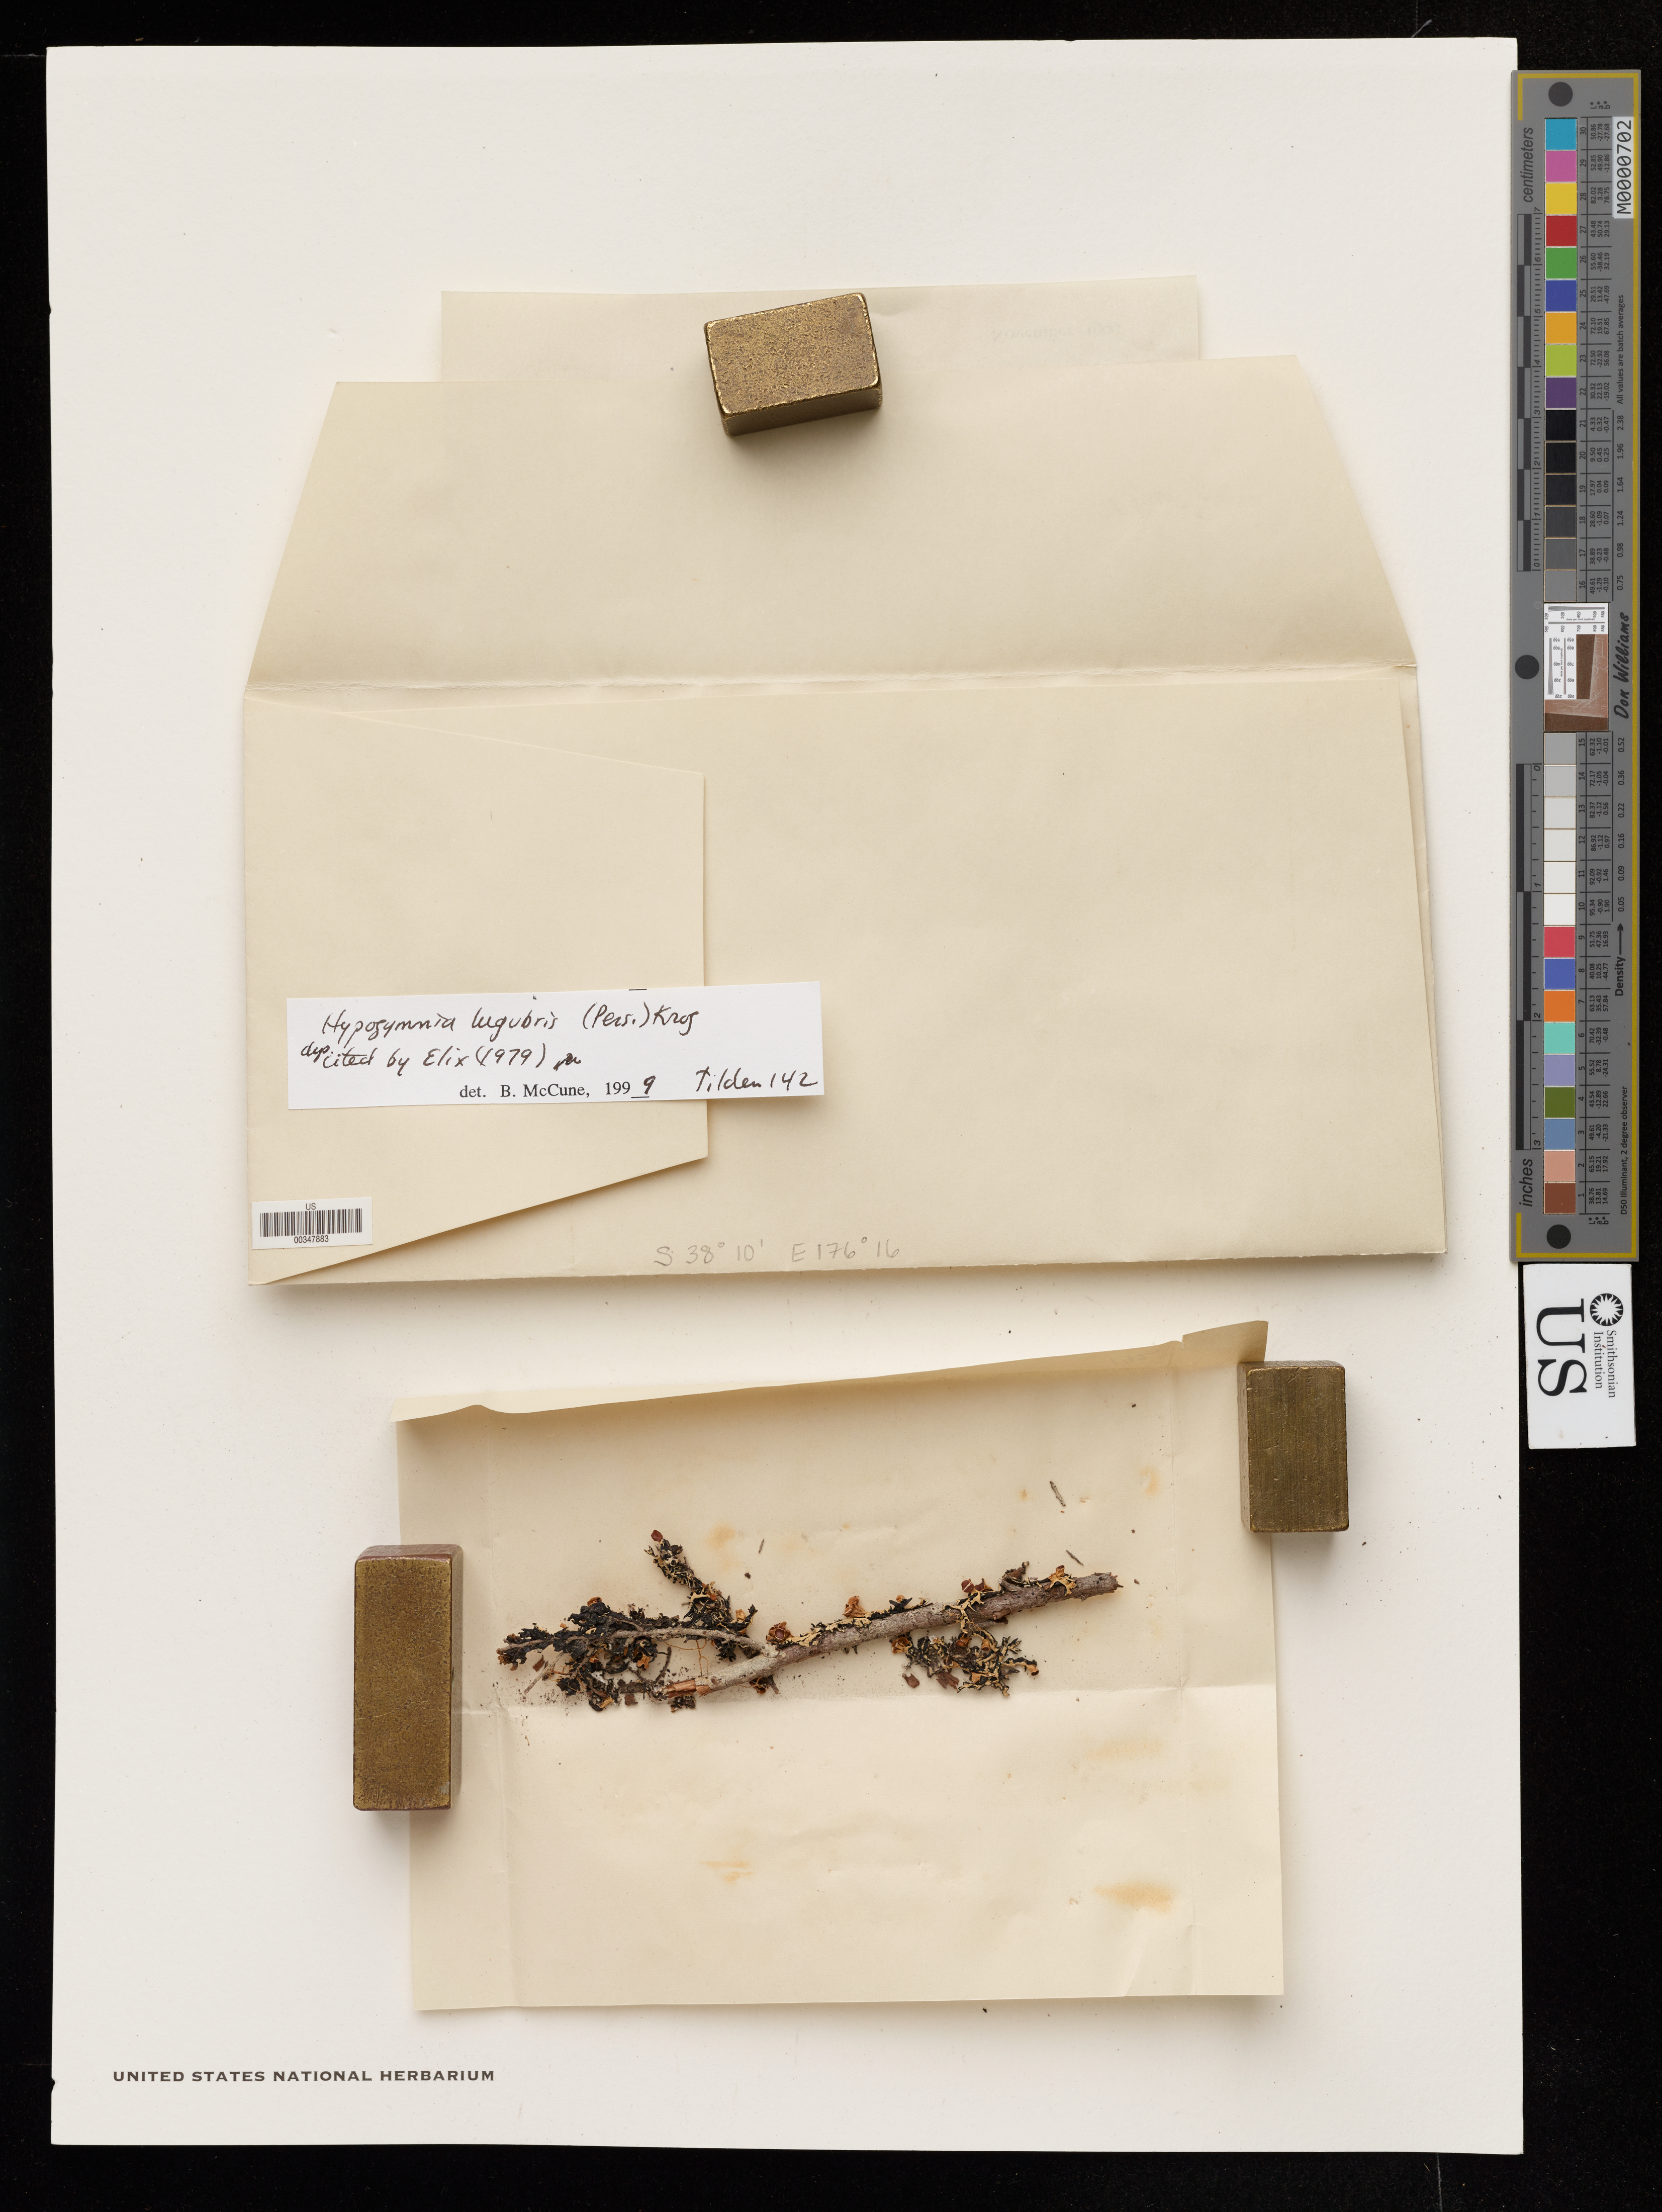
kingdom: Fungi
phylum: Ascomycota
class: Lecanoromycetes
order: Lecanorales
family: Parmeliaceae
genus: Hypogymnia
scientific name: Hypogymnia lugubris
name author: (Pers.) Krog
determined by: McCune, B.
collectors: J. E. Tilden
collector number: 142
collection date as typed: Nov 1909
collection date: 1909-11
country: New Zealand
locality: Whakarewarewa